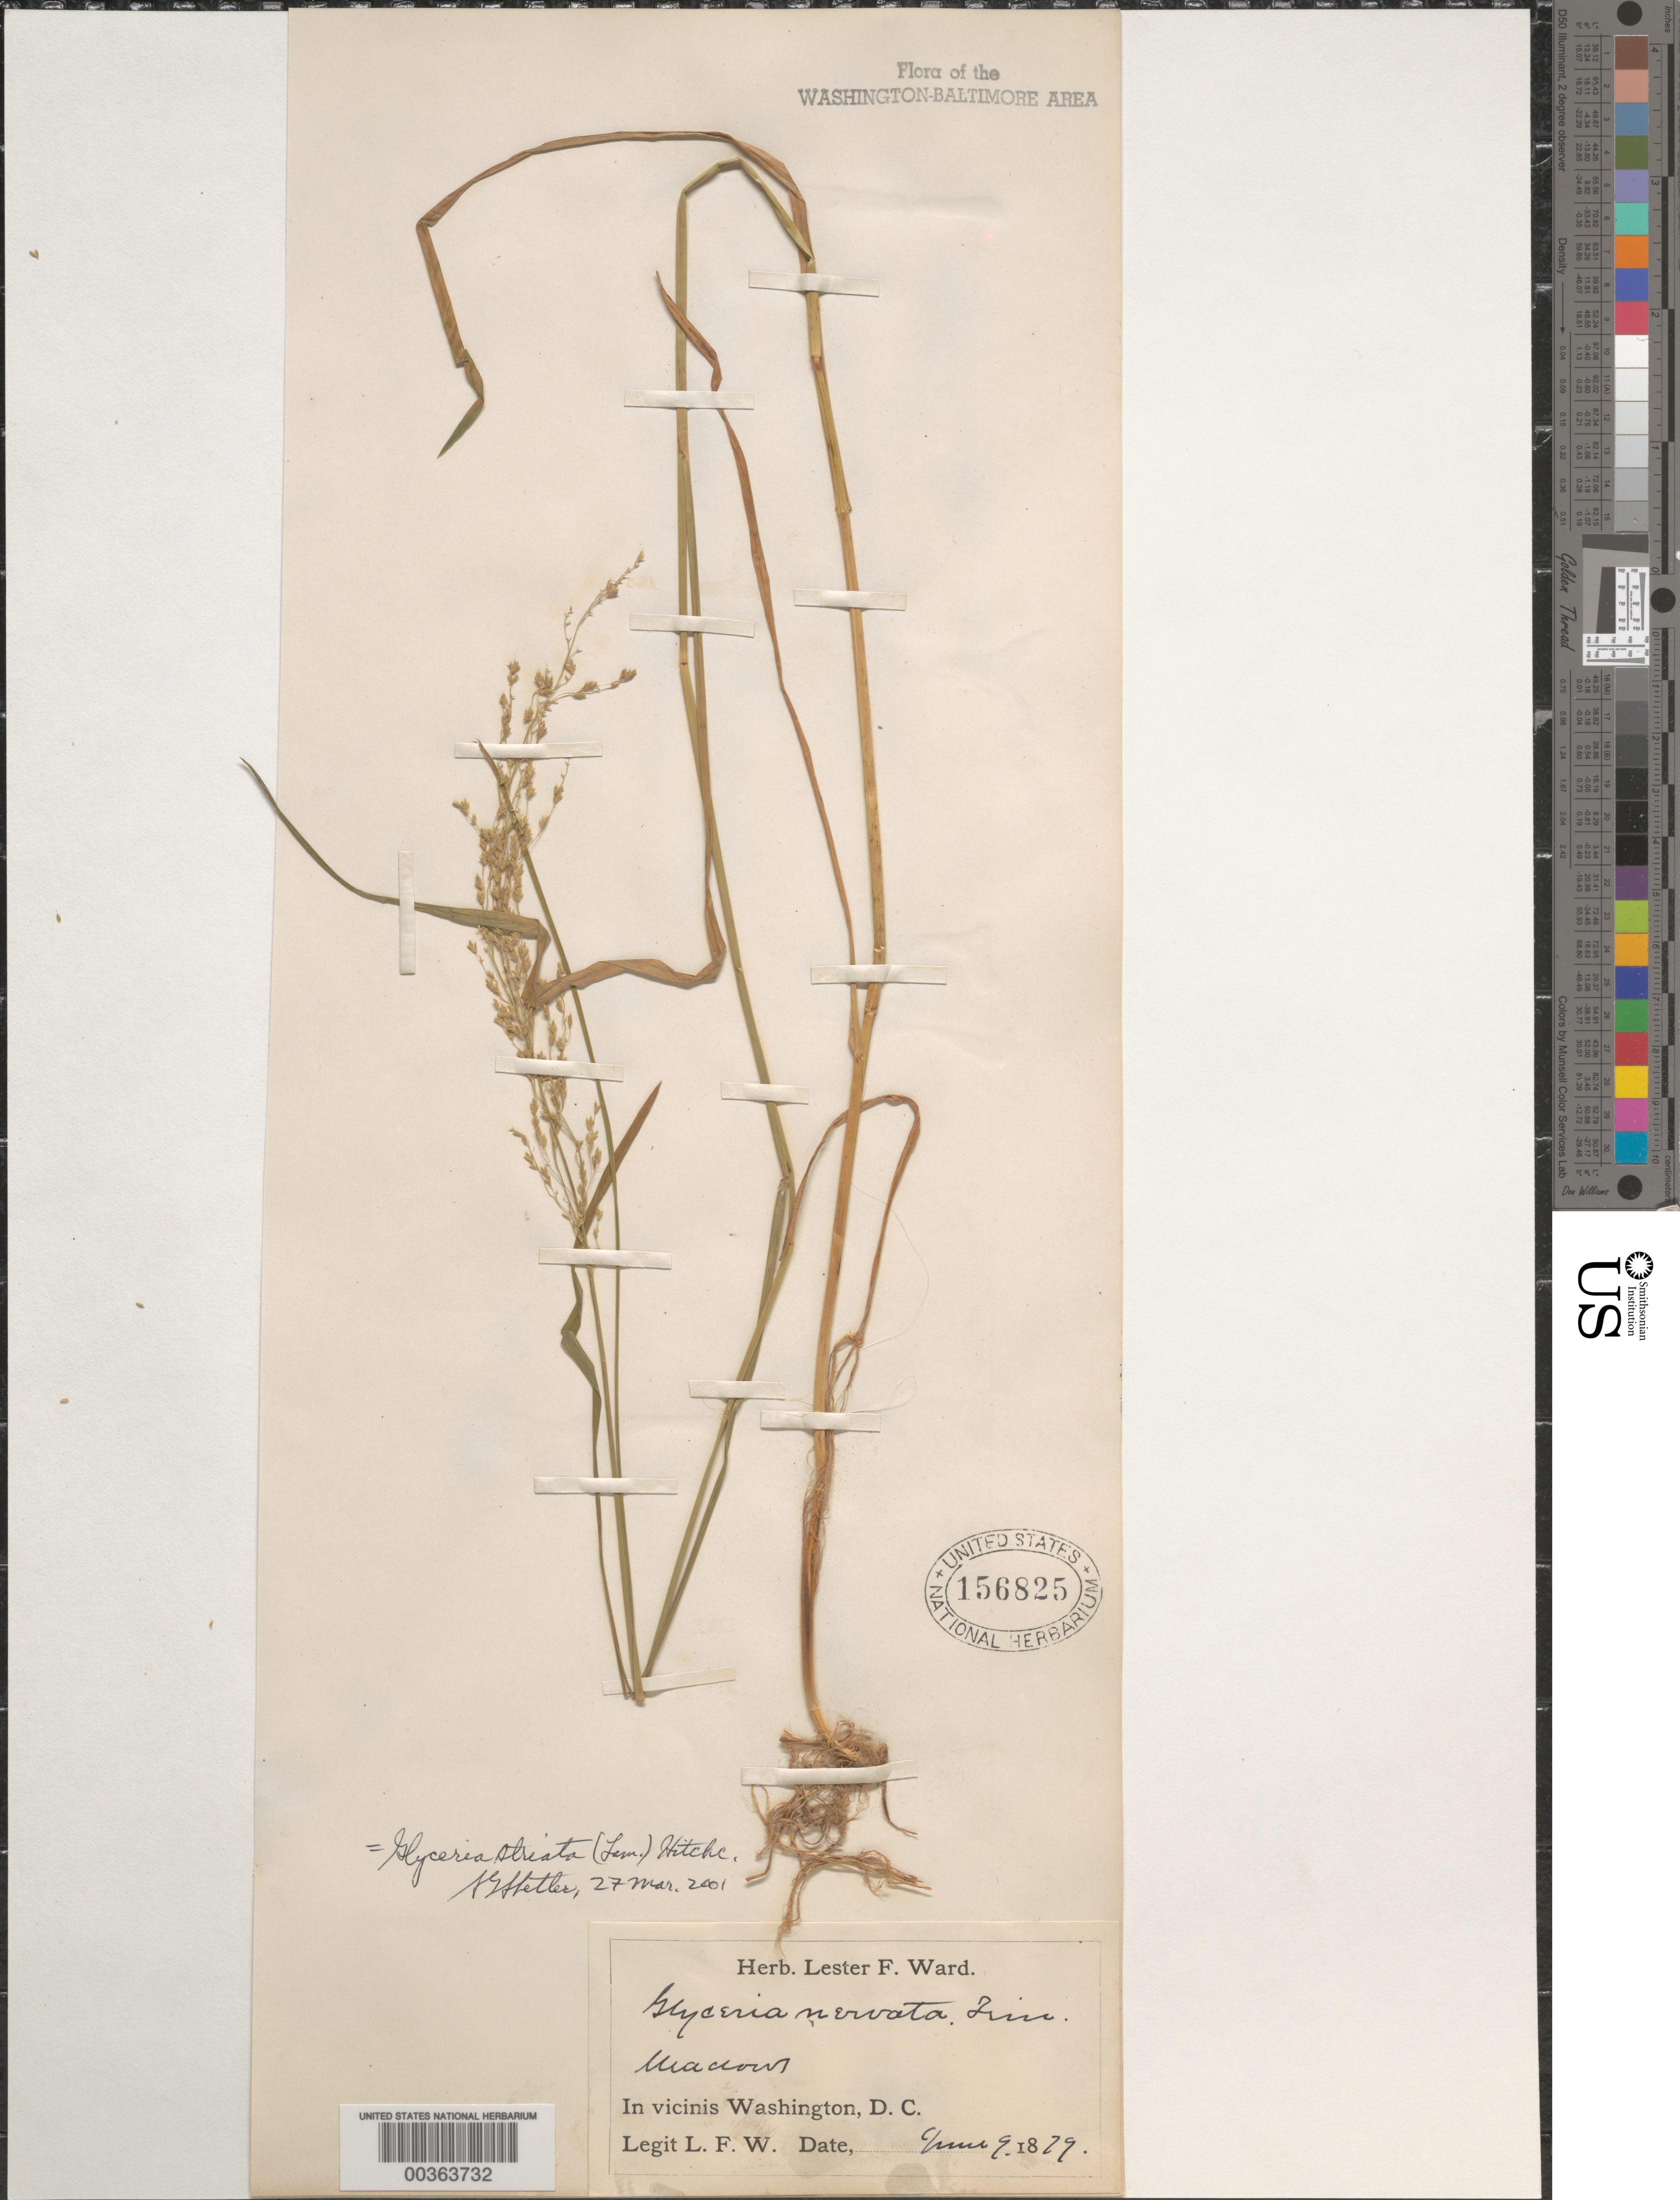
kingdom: Plantae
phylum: Tracheophyta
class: Liliopsida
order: Poales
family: Poaceae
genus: Glyceria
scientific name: Glyceria striata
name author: (Lam.) Hitchc.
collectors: L. F. Ward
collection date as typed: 09 Jun 1879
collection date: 1879-06-09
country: United States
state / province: District of Columbia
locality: Washington DC area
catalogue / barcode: US 156825